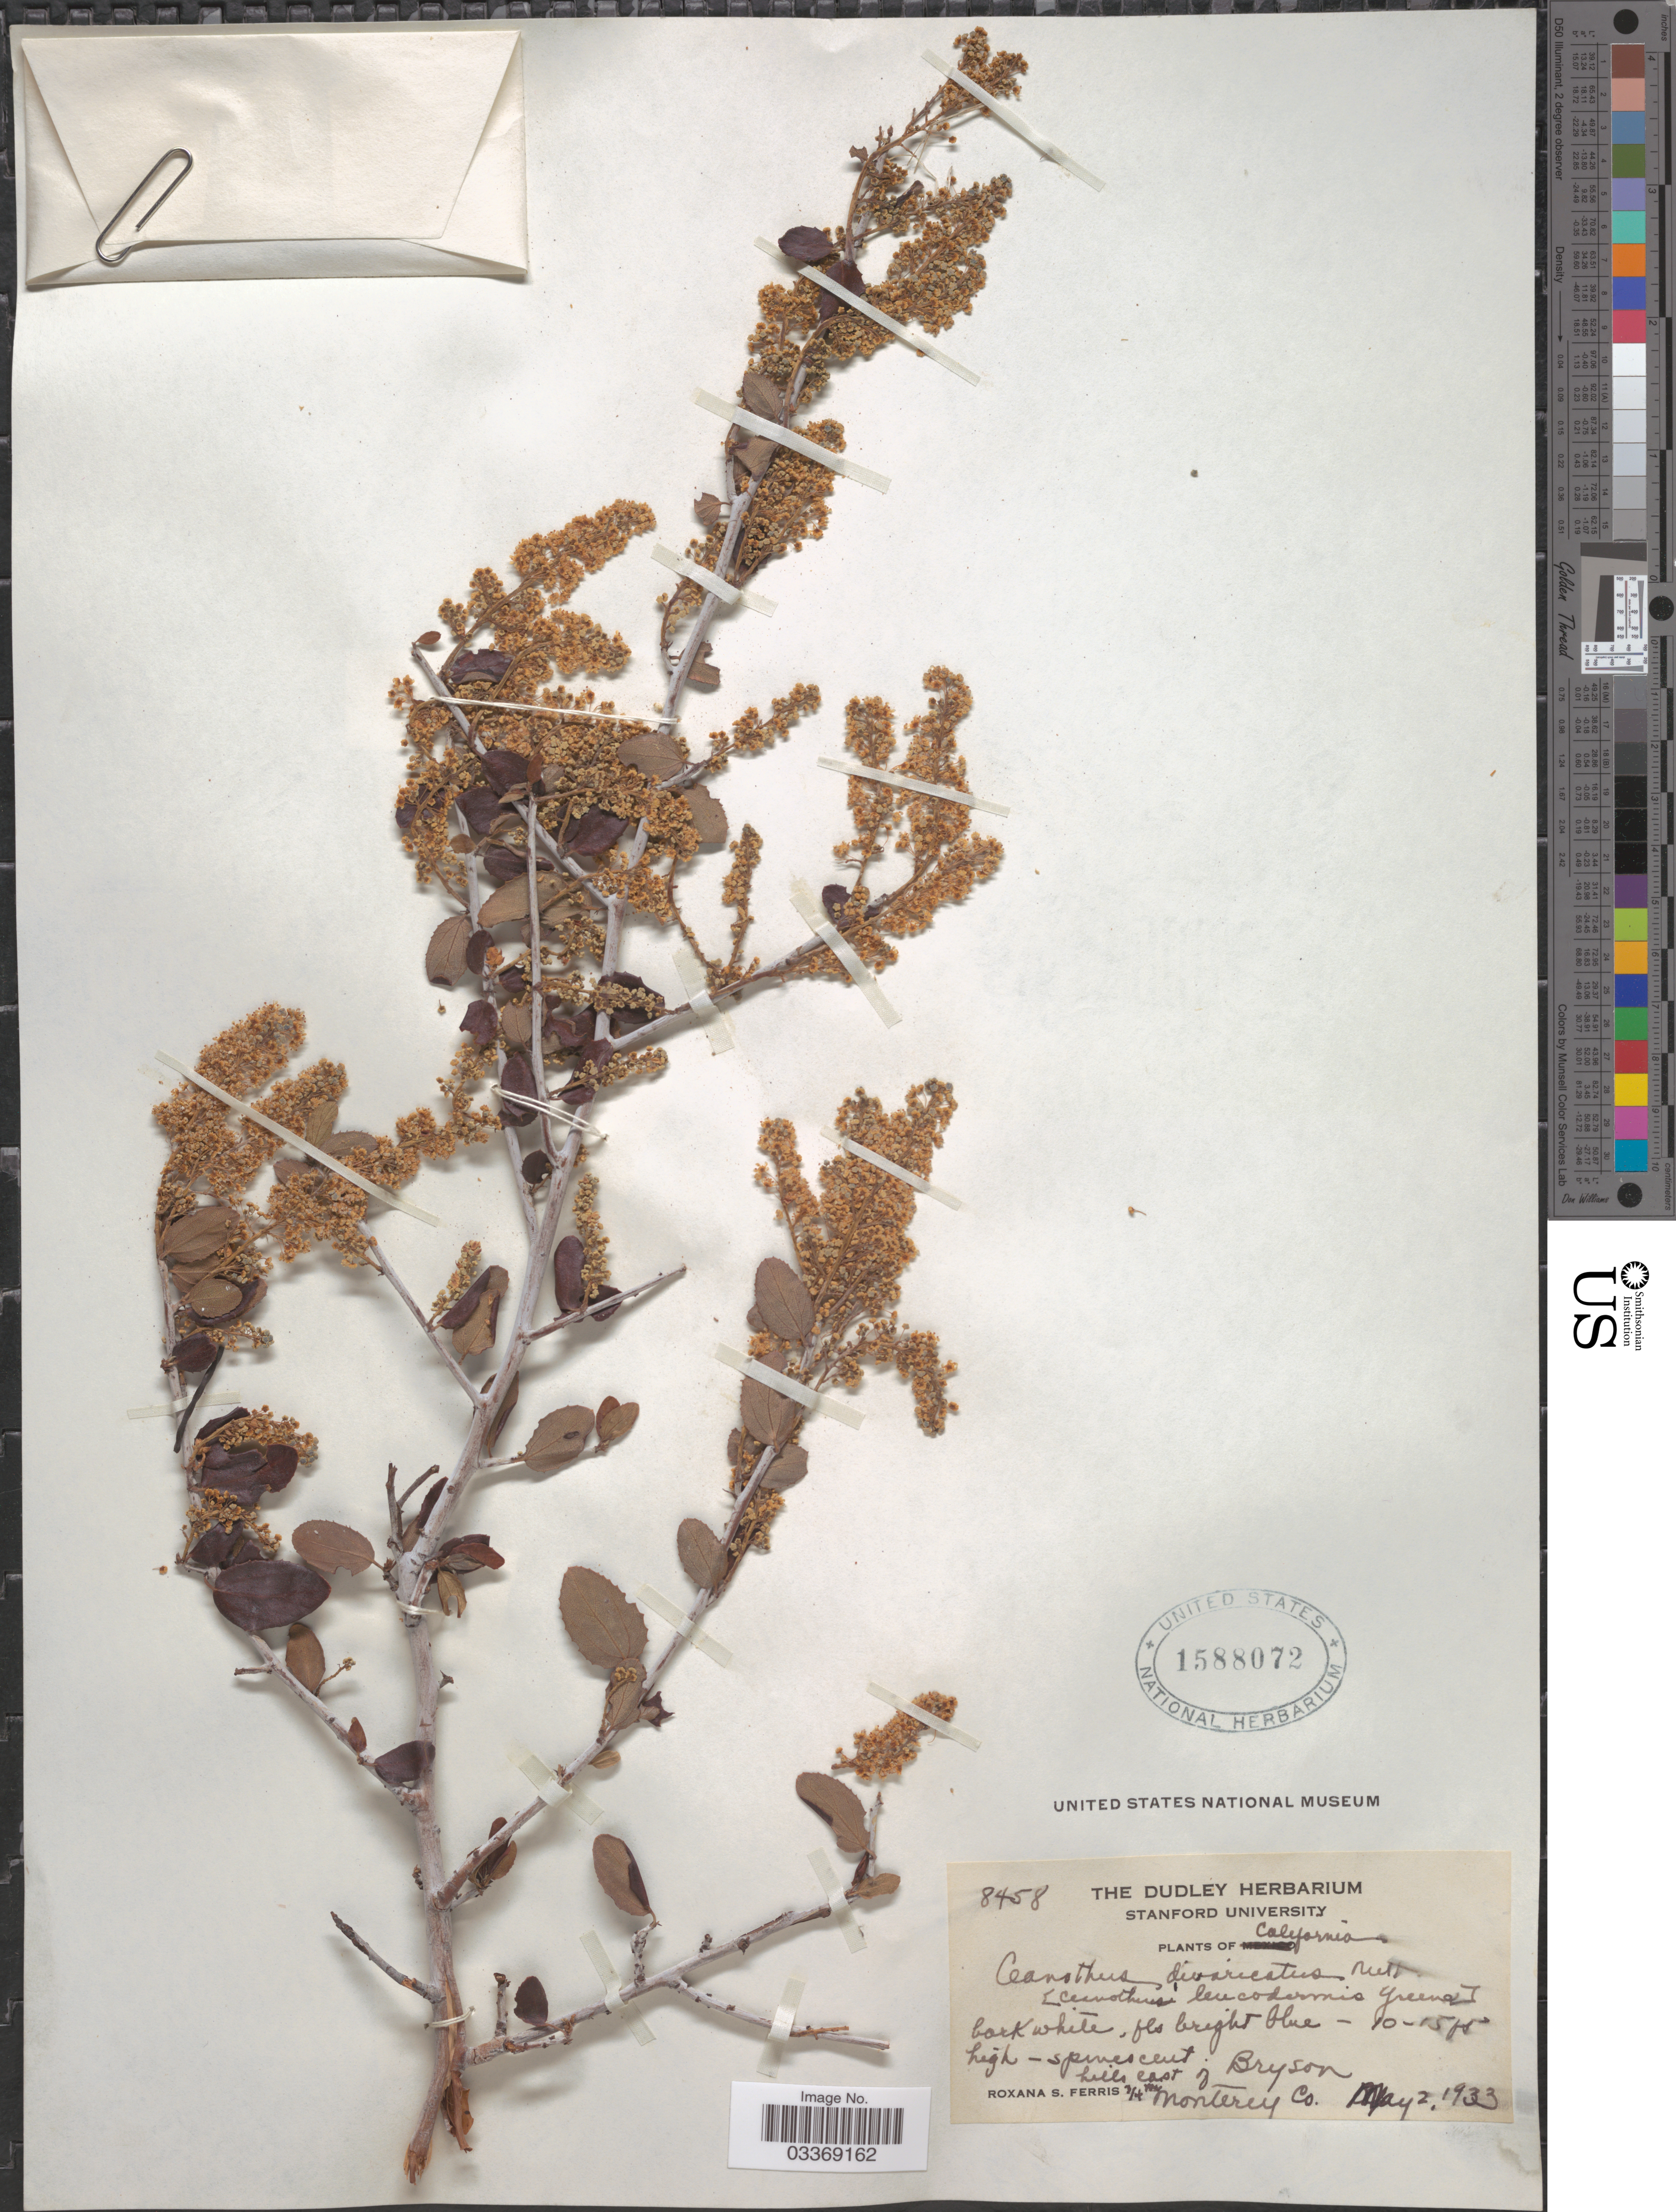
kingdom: Plantae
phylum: Tracheophyta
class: Magnoliopsida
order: Rosales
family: Rhamnaceae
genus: Ceanothus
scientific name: Ceanothus divaricatus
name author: Nutt. ex Torr. & S.F. Gray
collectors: R. S. Ferris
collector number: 8458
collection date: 1933-05-02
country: United States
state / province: California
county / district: Monterey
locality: Hills east of Bryson, Monterey Co.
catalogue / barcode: US 1588072